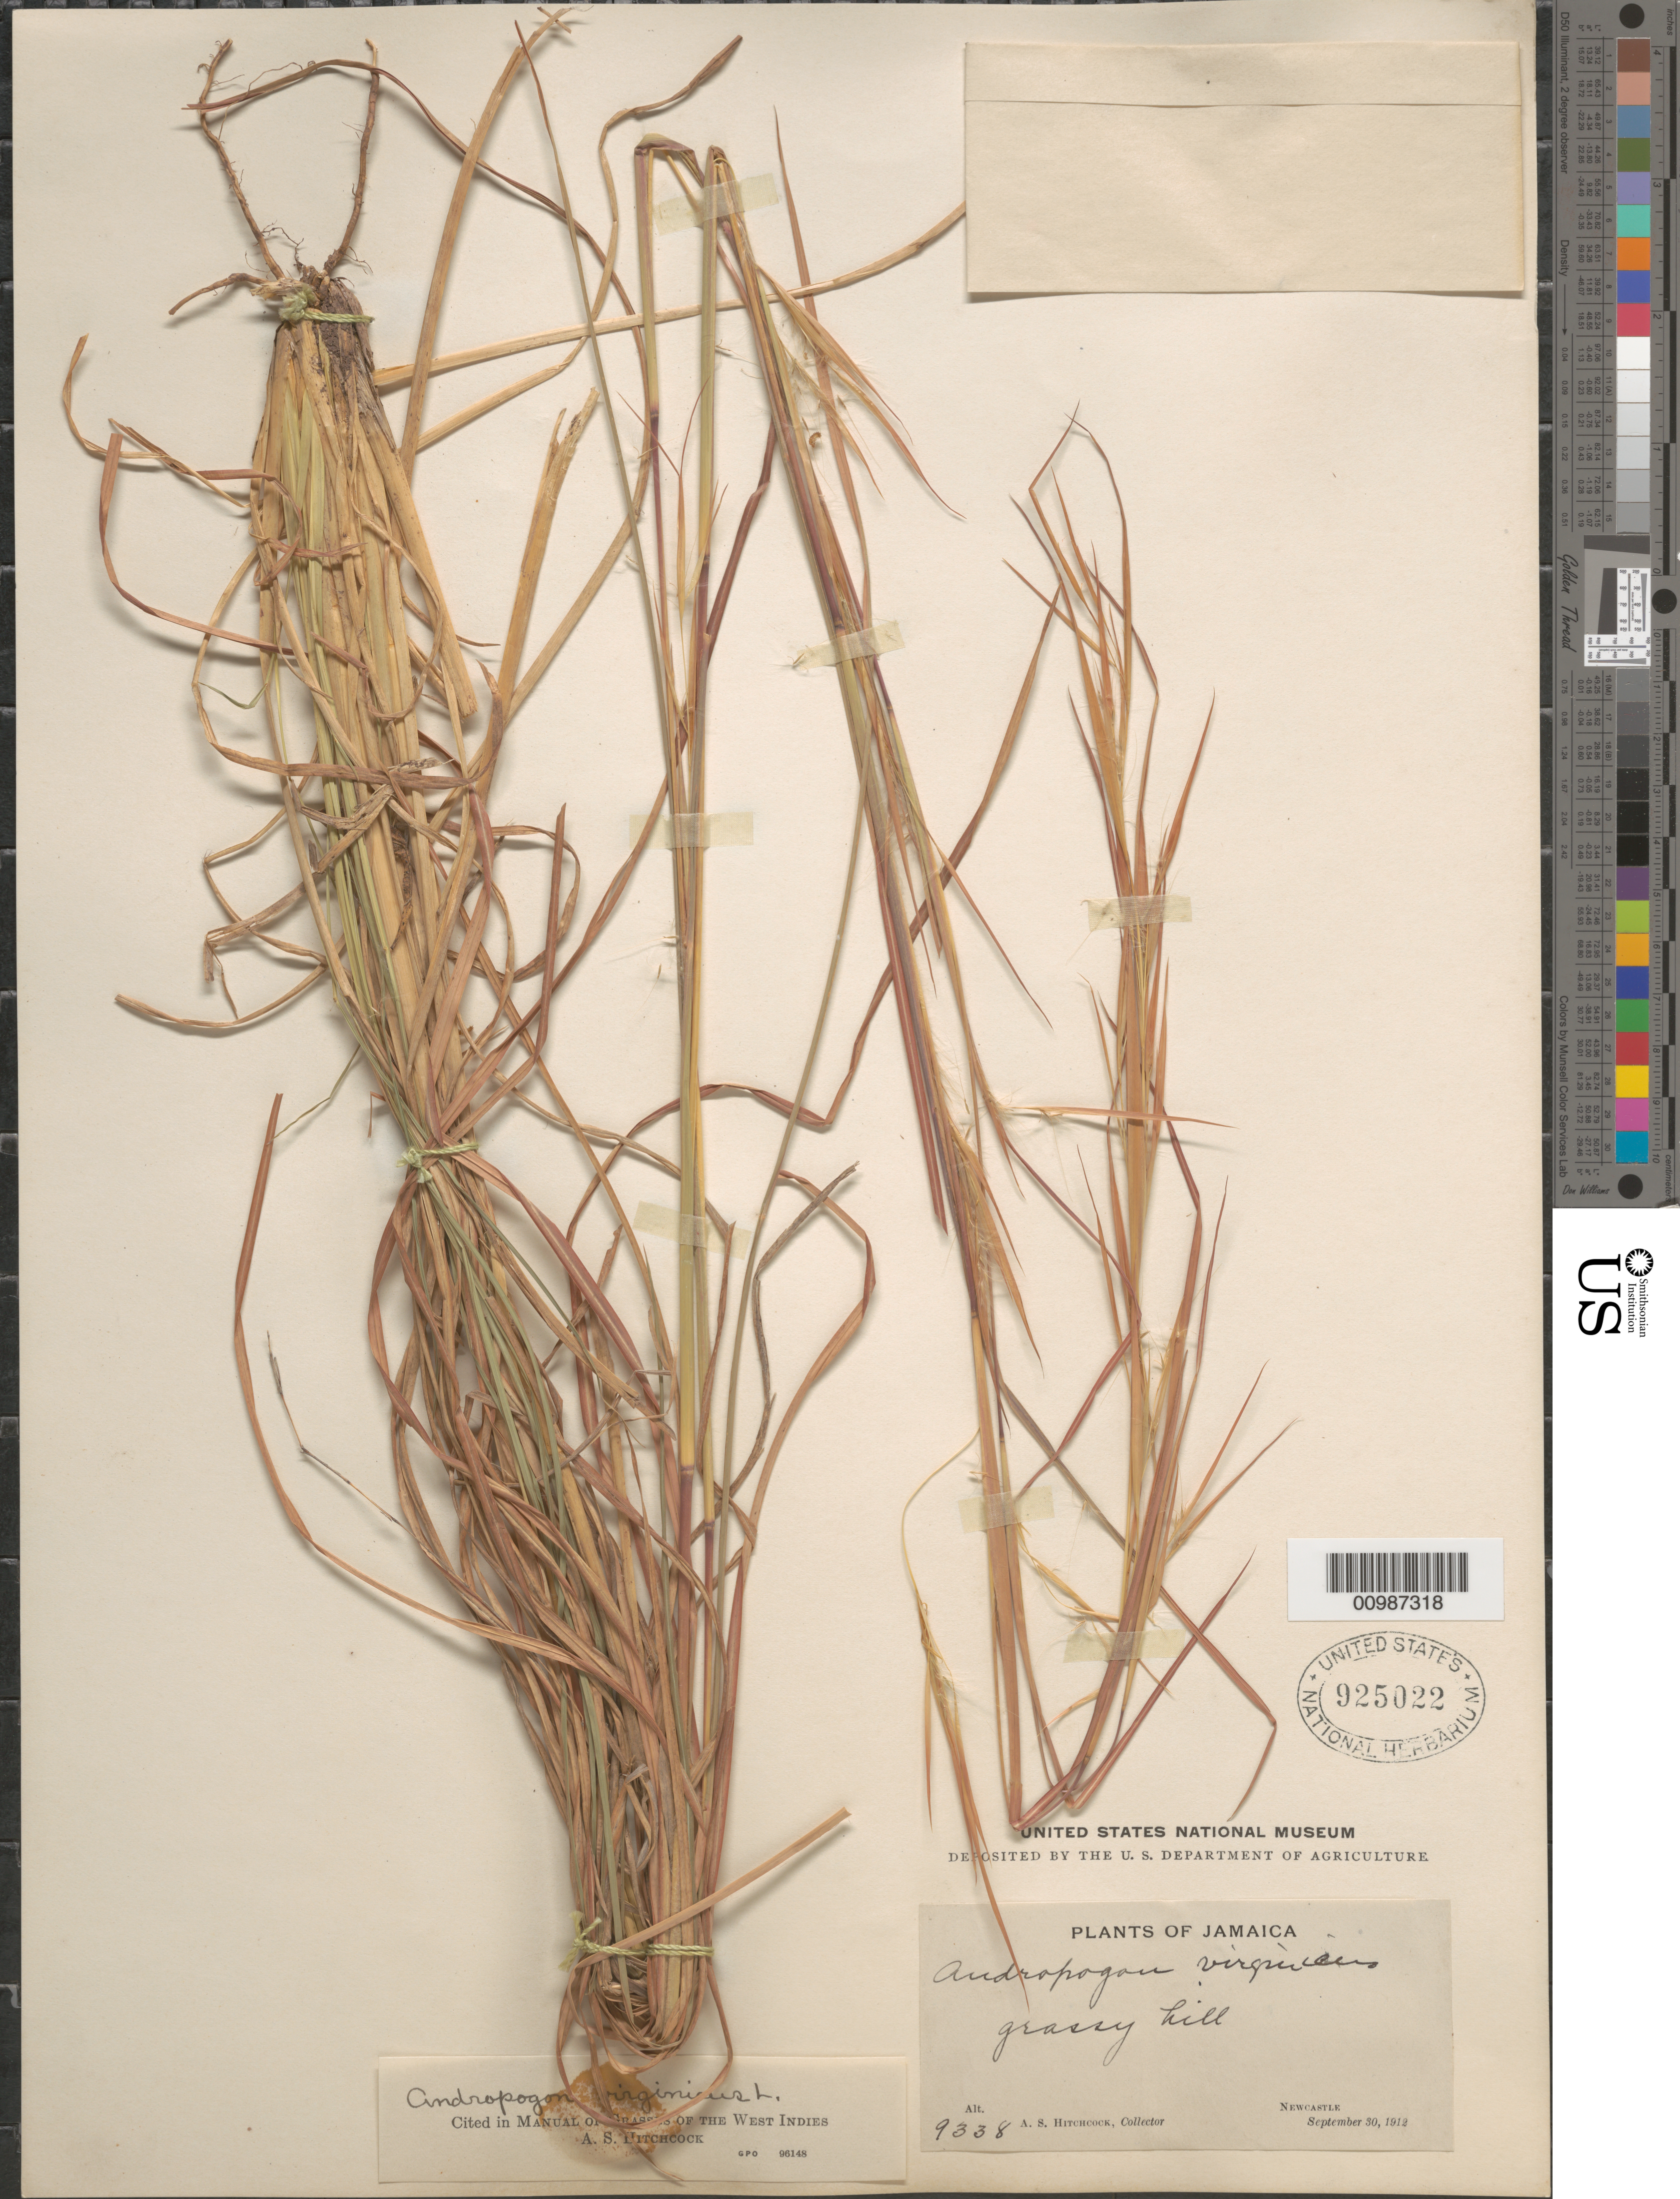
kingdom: Plantae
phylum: Tracheophyta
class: Liliopsida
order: Poales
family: Poaceae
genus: Andropogon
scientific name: Andropogon virginicus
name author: L.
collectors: A. S. Hitchcock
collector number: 9338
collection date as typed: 30 Sep 1912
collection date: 1912-09-30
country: Jamaica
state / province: Saint Andrew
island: Jamaica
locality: Newcastle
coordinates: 0 N, 0 E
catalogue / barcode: US 925022